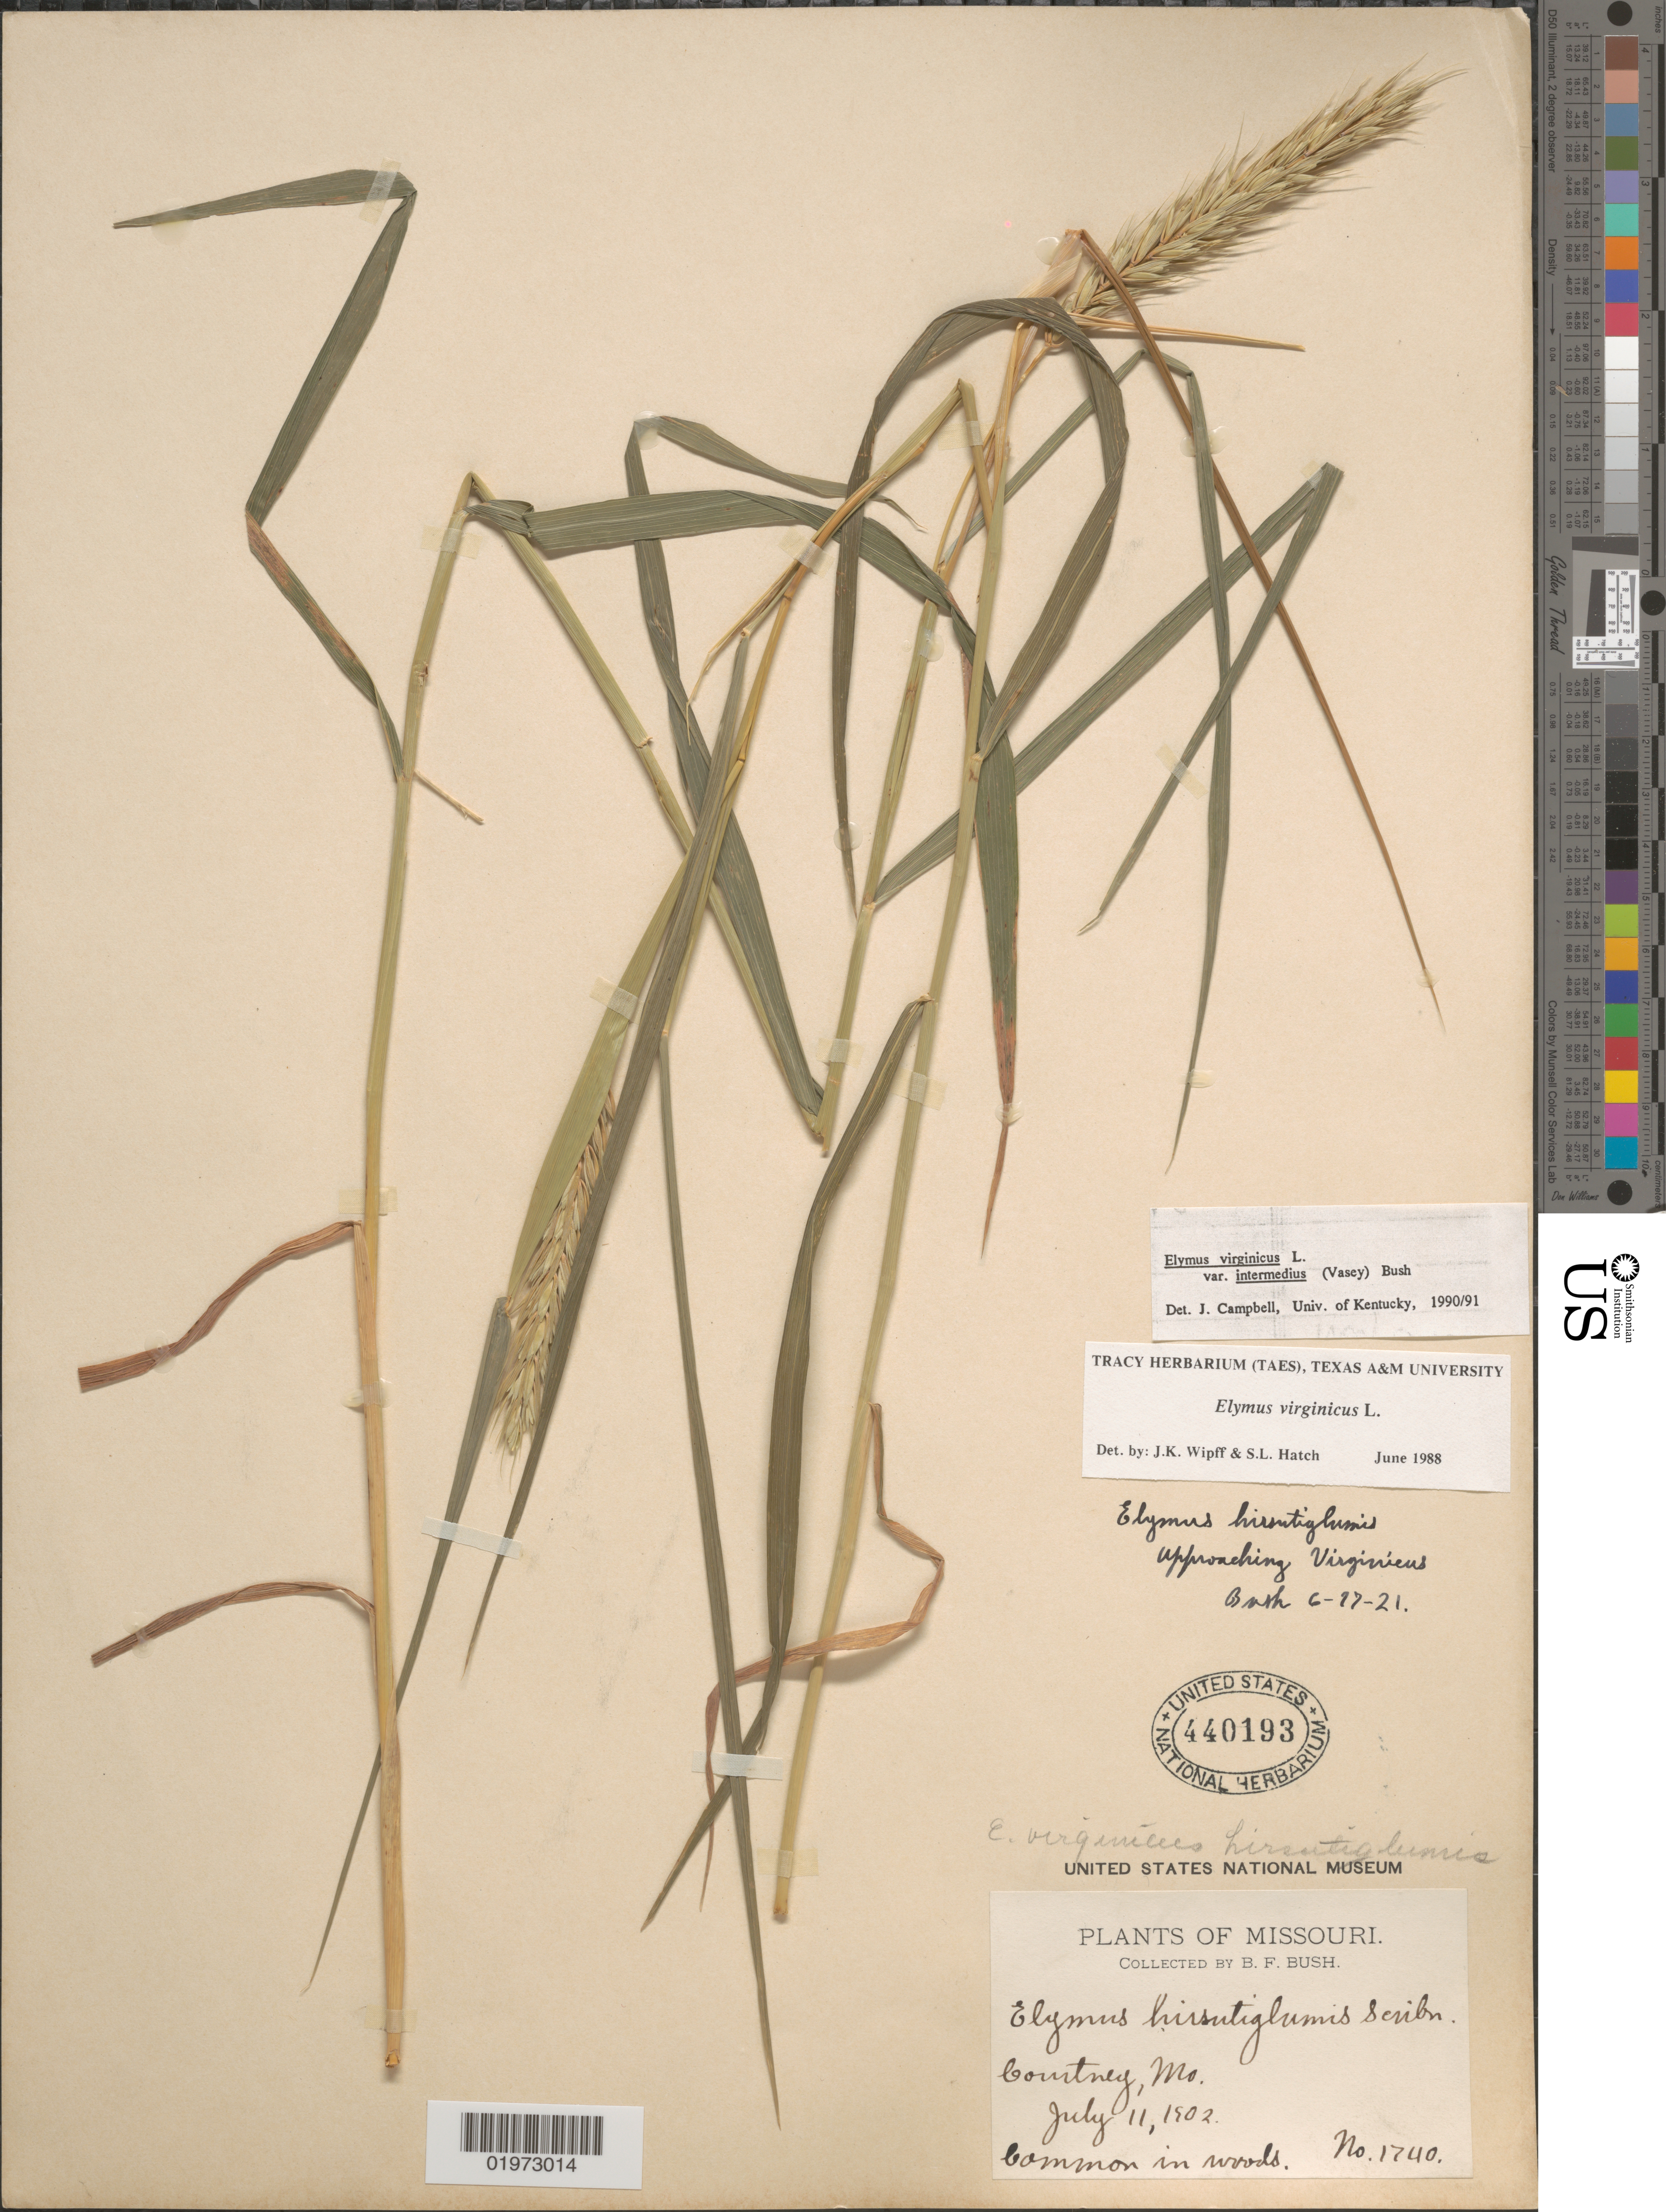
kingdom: Plantae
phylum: Tracheophyta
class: Liliopsida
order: Poales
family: Poaceae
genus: Elymus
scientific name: Elymus virginicus var. intermedius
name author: L.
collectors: B. F. Bush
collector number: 1740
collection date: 1902-07-11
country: United States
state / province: Missouri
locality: Courtney.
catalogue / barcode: US 440193